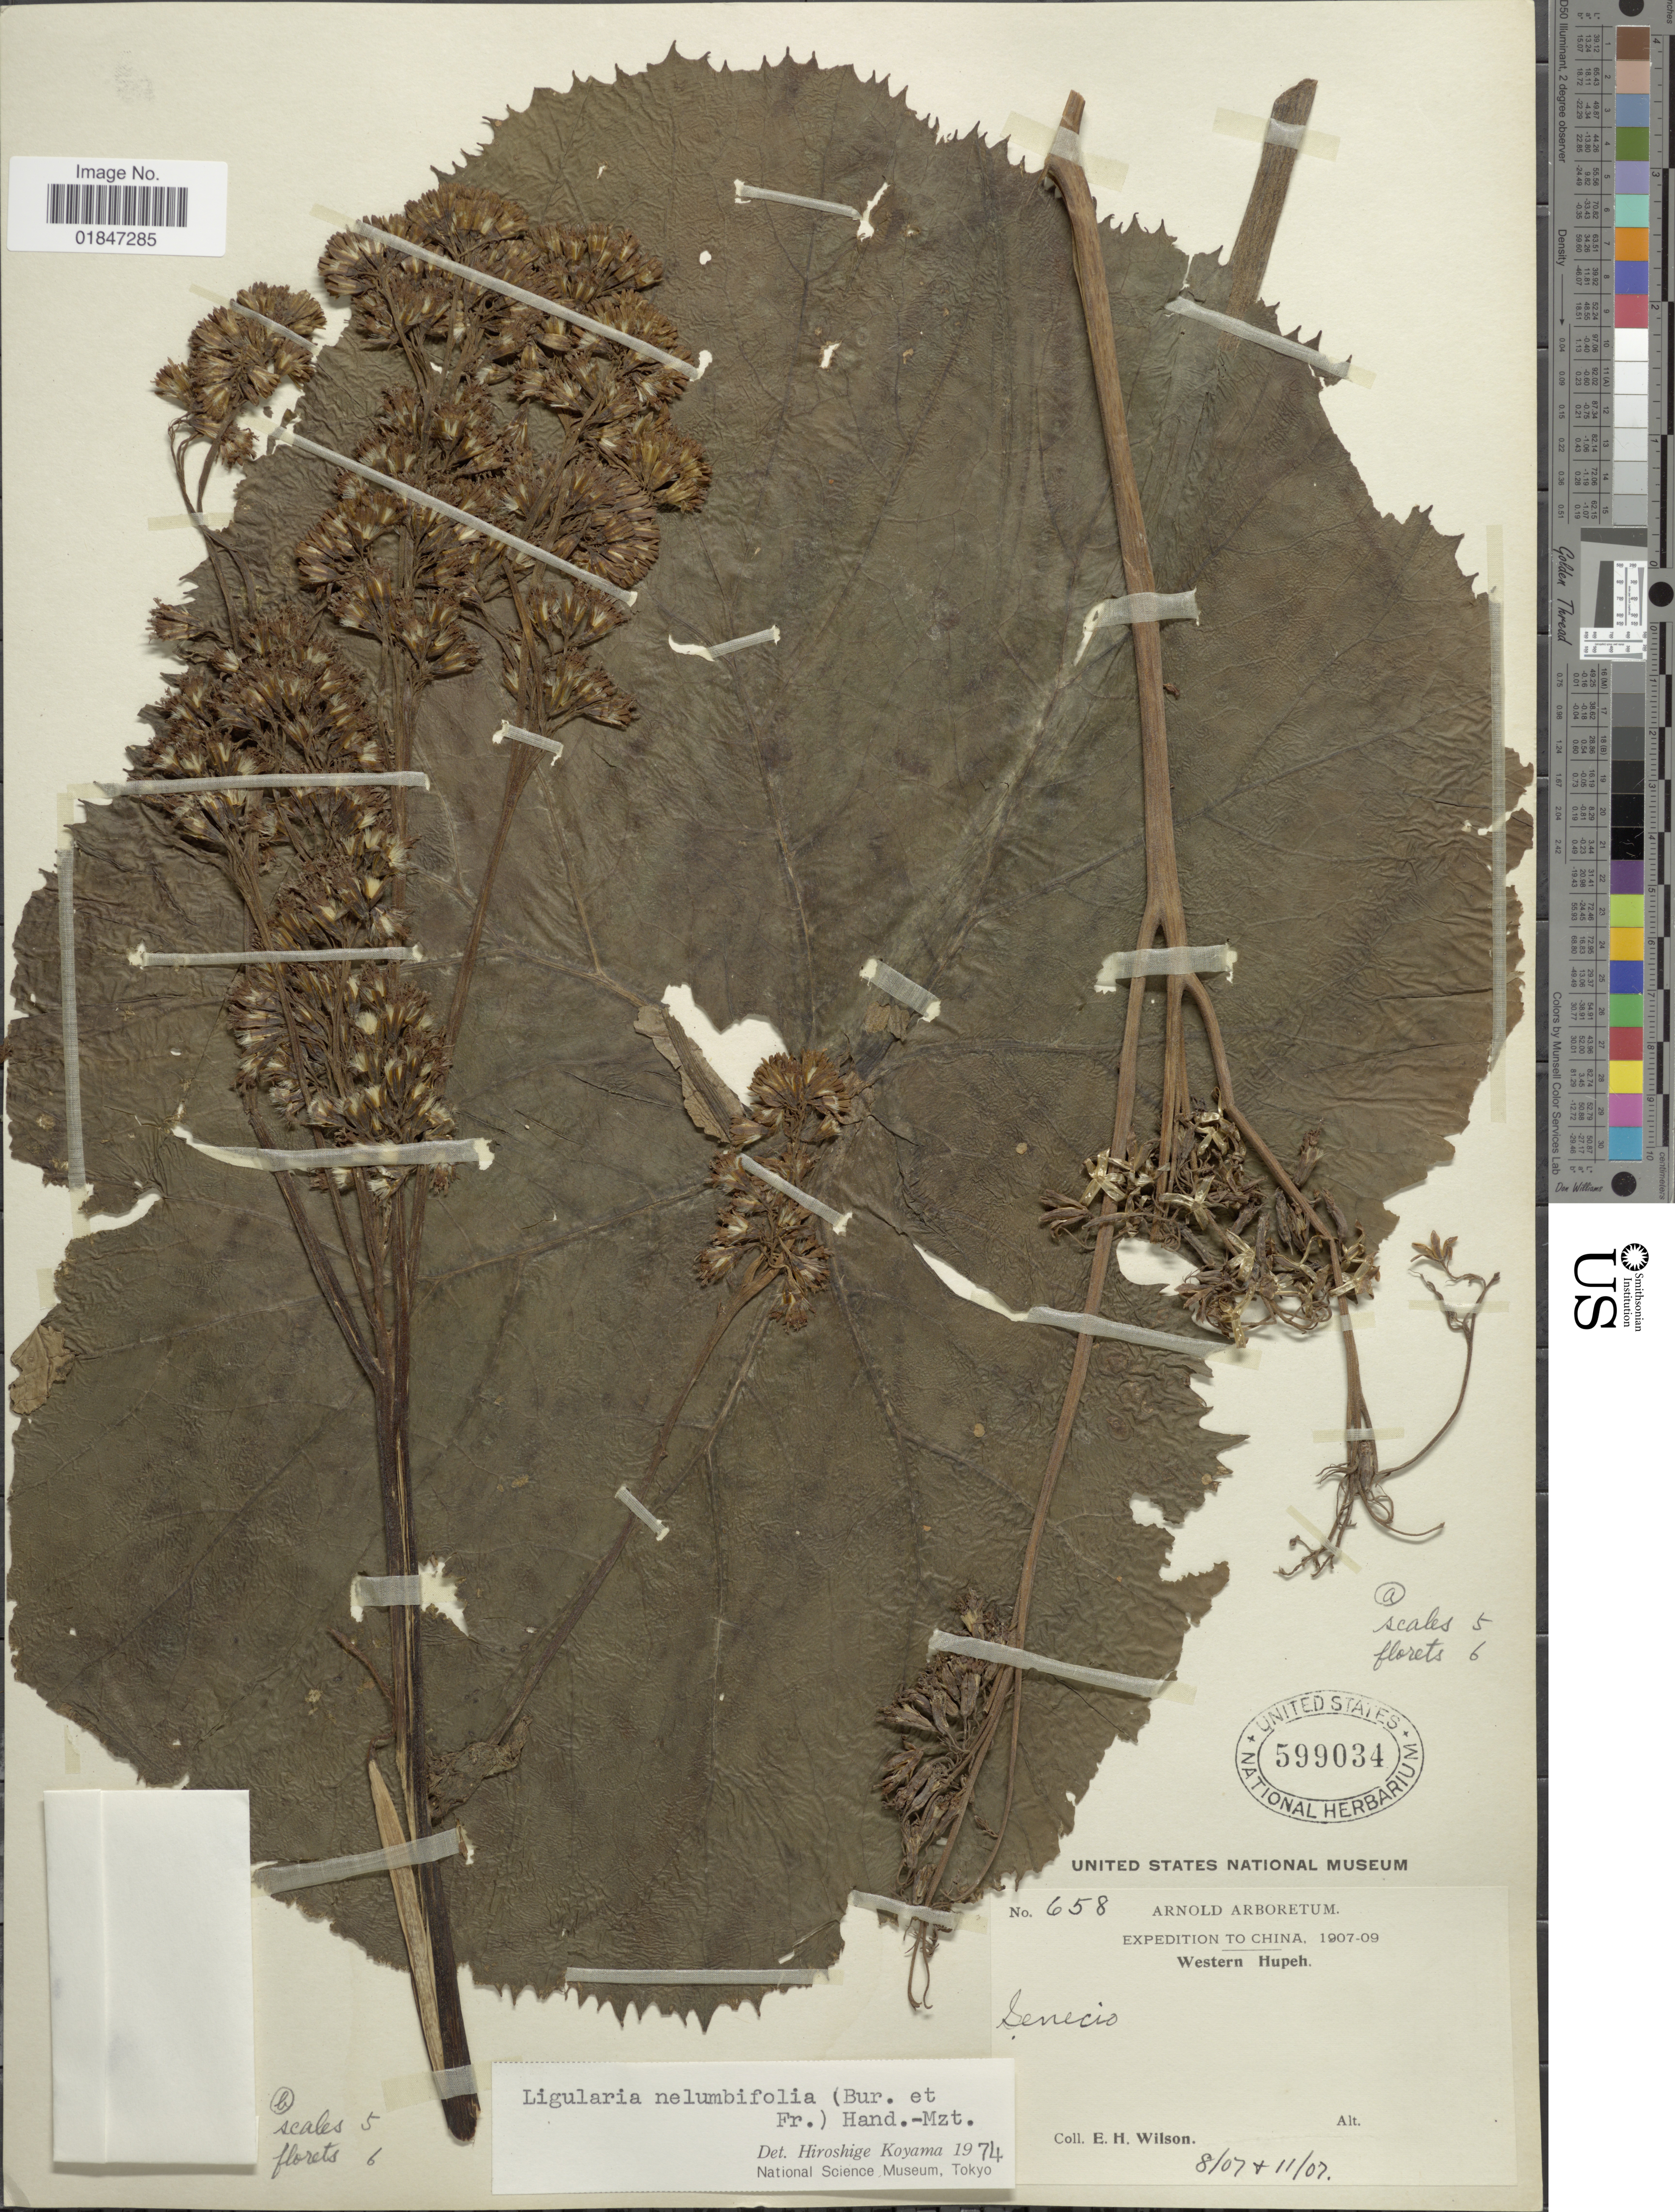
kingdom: Plantae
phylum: Tracheophyta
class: Magnoliopsida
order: Asterales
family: Asteraceae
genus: Ligularia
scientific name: Ligularia nelumbifolia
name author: (Bureau & Franch.) Hand.-Mazz.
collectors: E. Wilson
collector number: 658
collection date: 1907-08/1907-11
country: China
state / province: Hubei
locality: Western Hupeh.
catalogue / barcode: US 599034